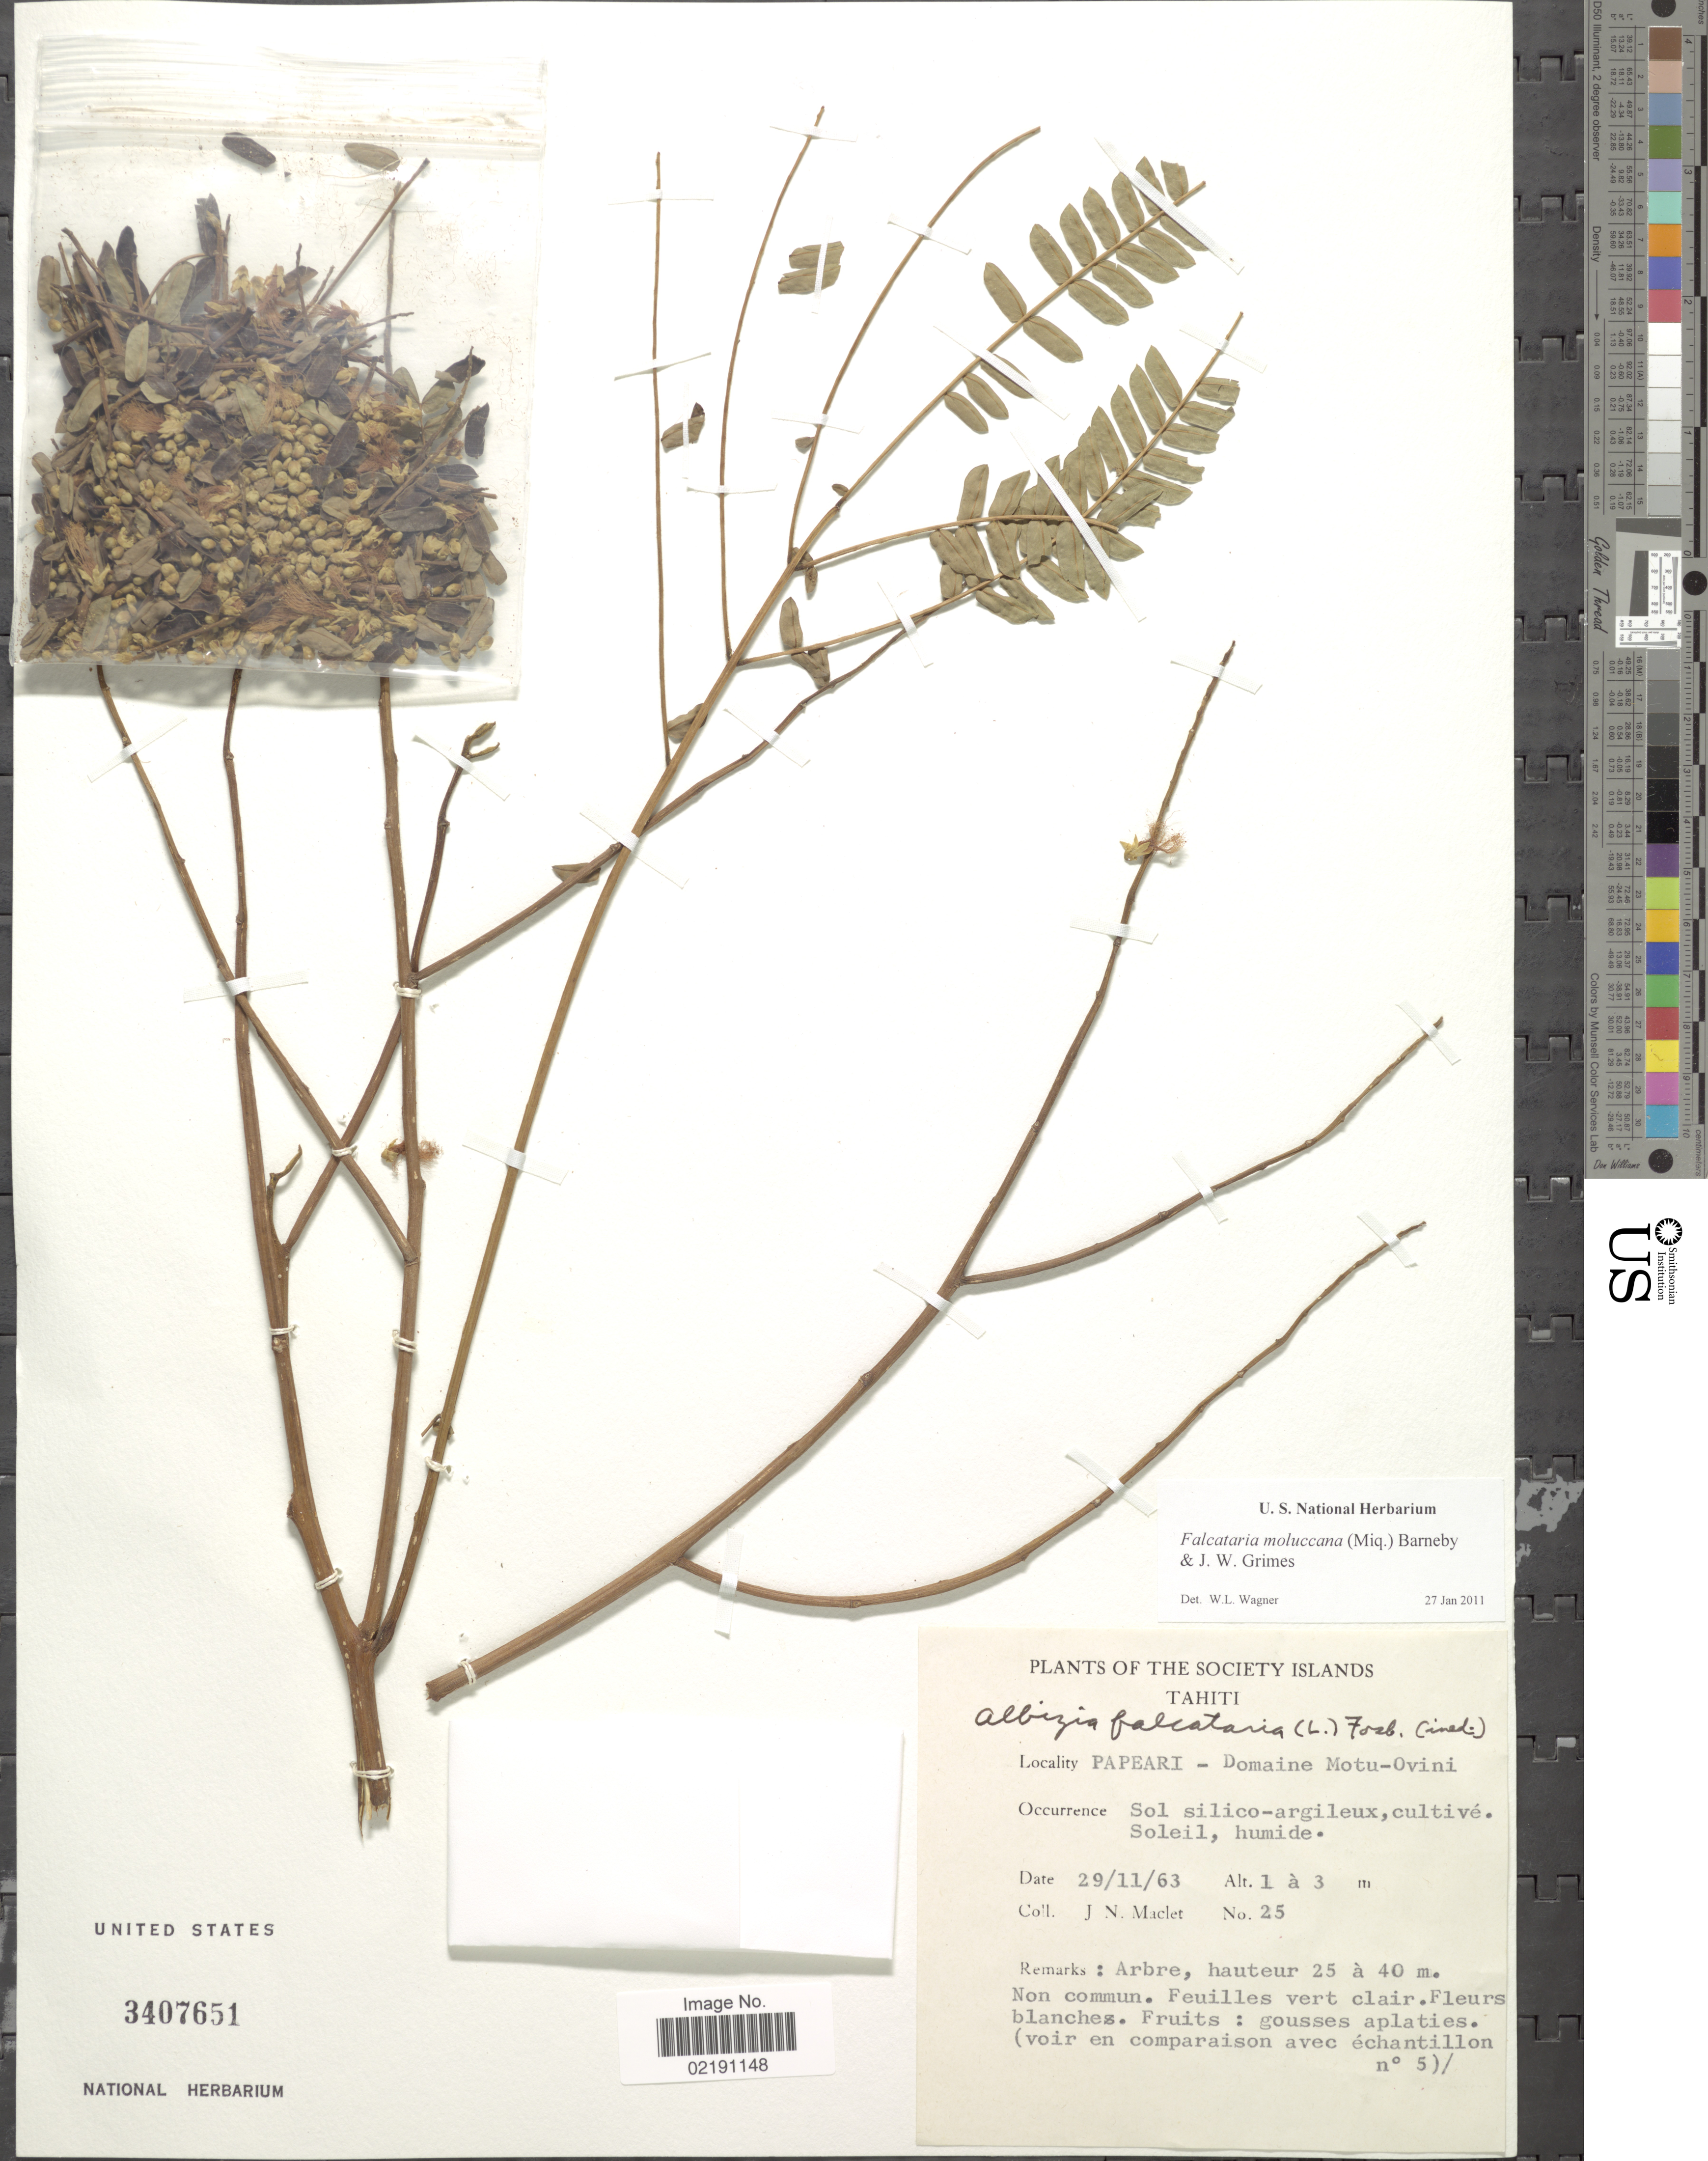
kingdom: Plantae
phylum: Tracheophyta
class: Magnoliopsida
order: Fabales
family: Fabaceae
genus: Falcataria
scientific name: Falcataria moluccana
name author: (Miq.) Barneby & Grimes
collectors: J. Maclet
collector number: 25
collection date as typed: Transcribed d/m/y: 29/11/63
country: French Polynesia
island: Tahiti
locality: Society Islands - Tahiti. Papeari - Domaine Motu-Ovini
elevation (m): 1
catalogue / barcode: US 3407651